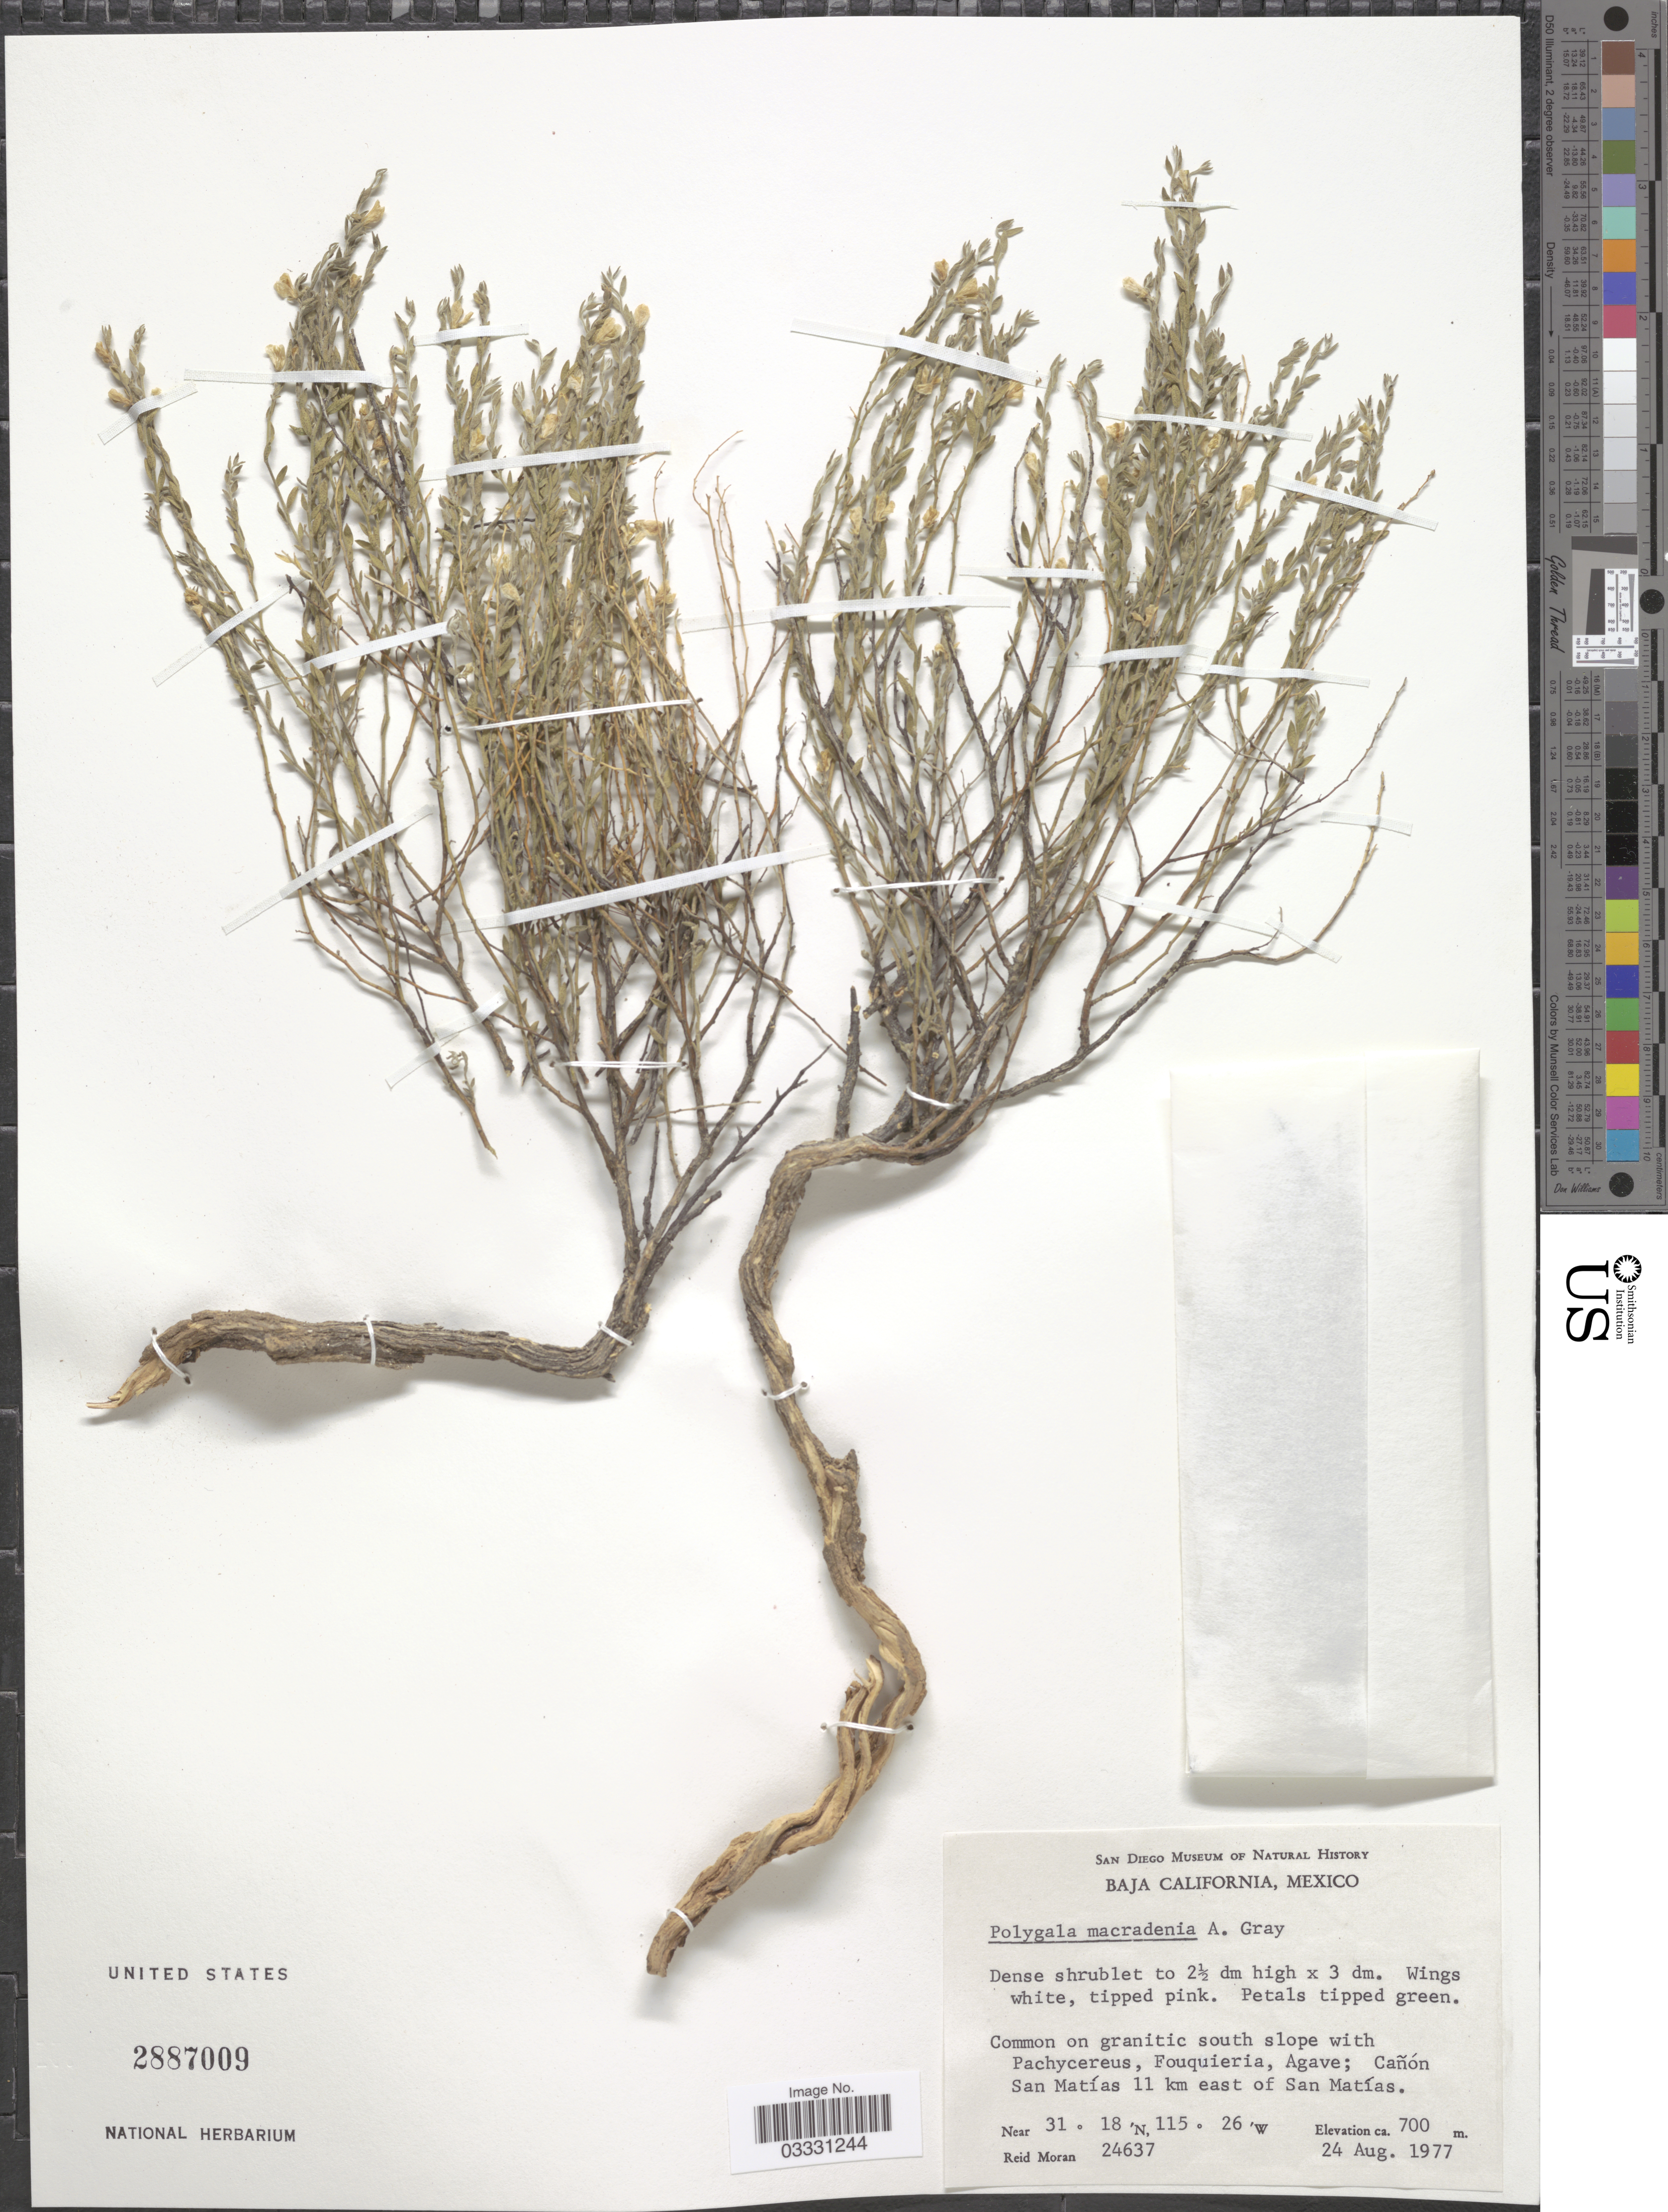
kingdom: Plantae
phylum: Tracheophyta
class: Magnoliopsida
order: Fabales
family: Polygalaceae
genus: Hebecarpa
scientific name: Hebecarpa macradenia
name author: (A. Gray) J.R. Abbott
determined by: Strong, Mark T., (BOT), Smithsonian Institution - National Museum of Natural History (UNITED STATES)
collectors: R. V. Moran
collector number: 24637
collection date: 1977-08-24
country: Mexico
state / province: Baja California Norte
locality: Cañon San Matías 11 km east of San Matías.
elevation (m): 700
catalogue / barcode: US 2887009